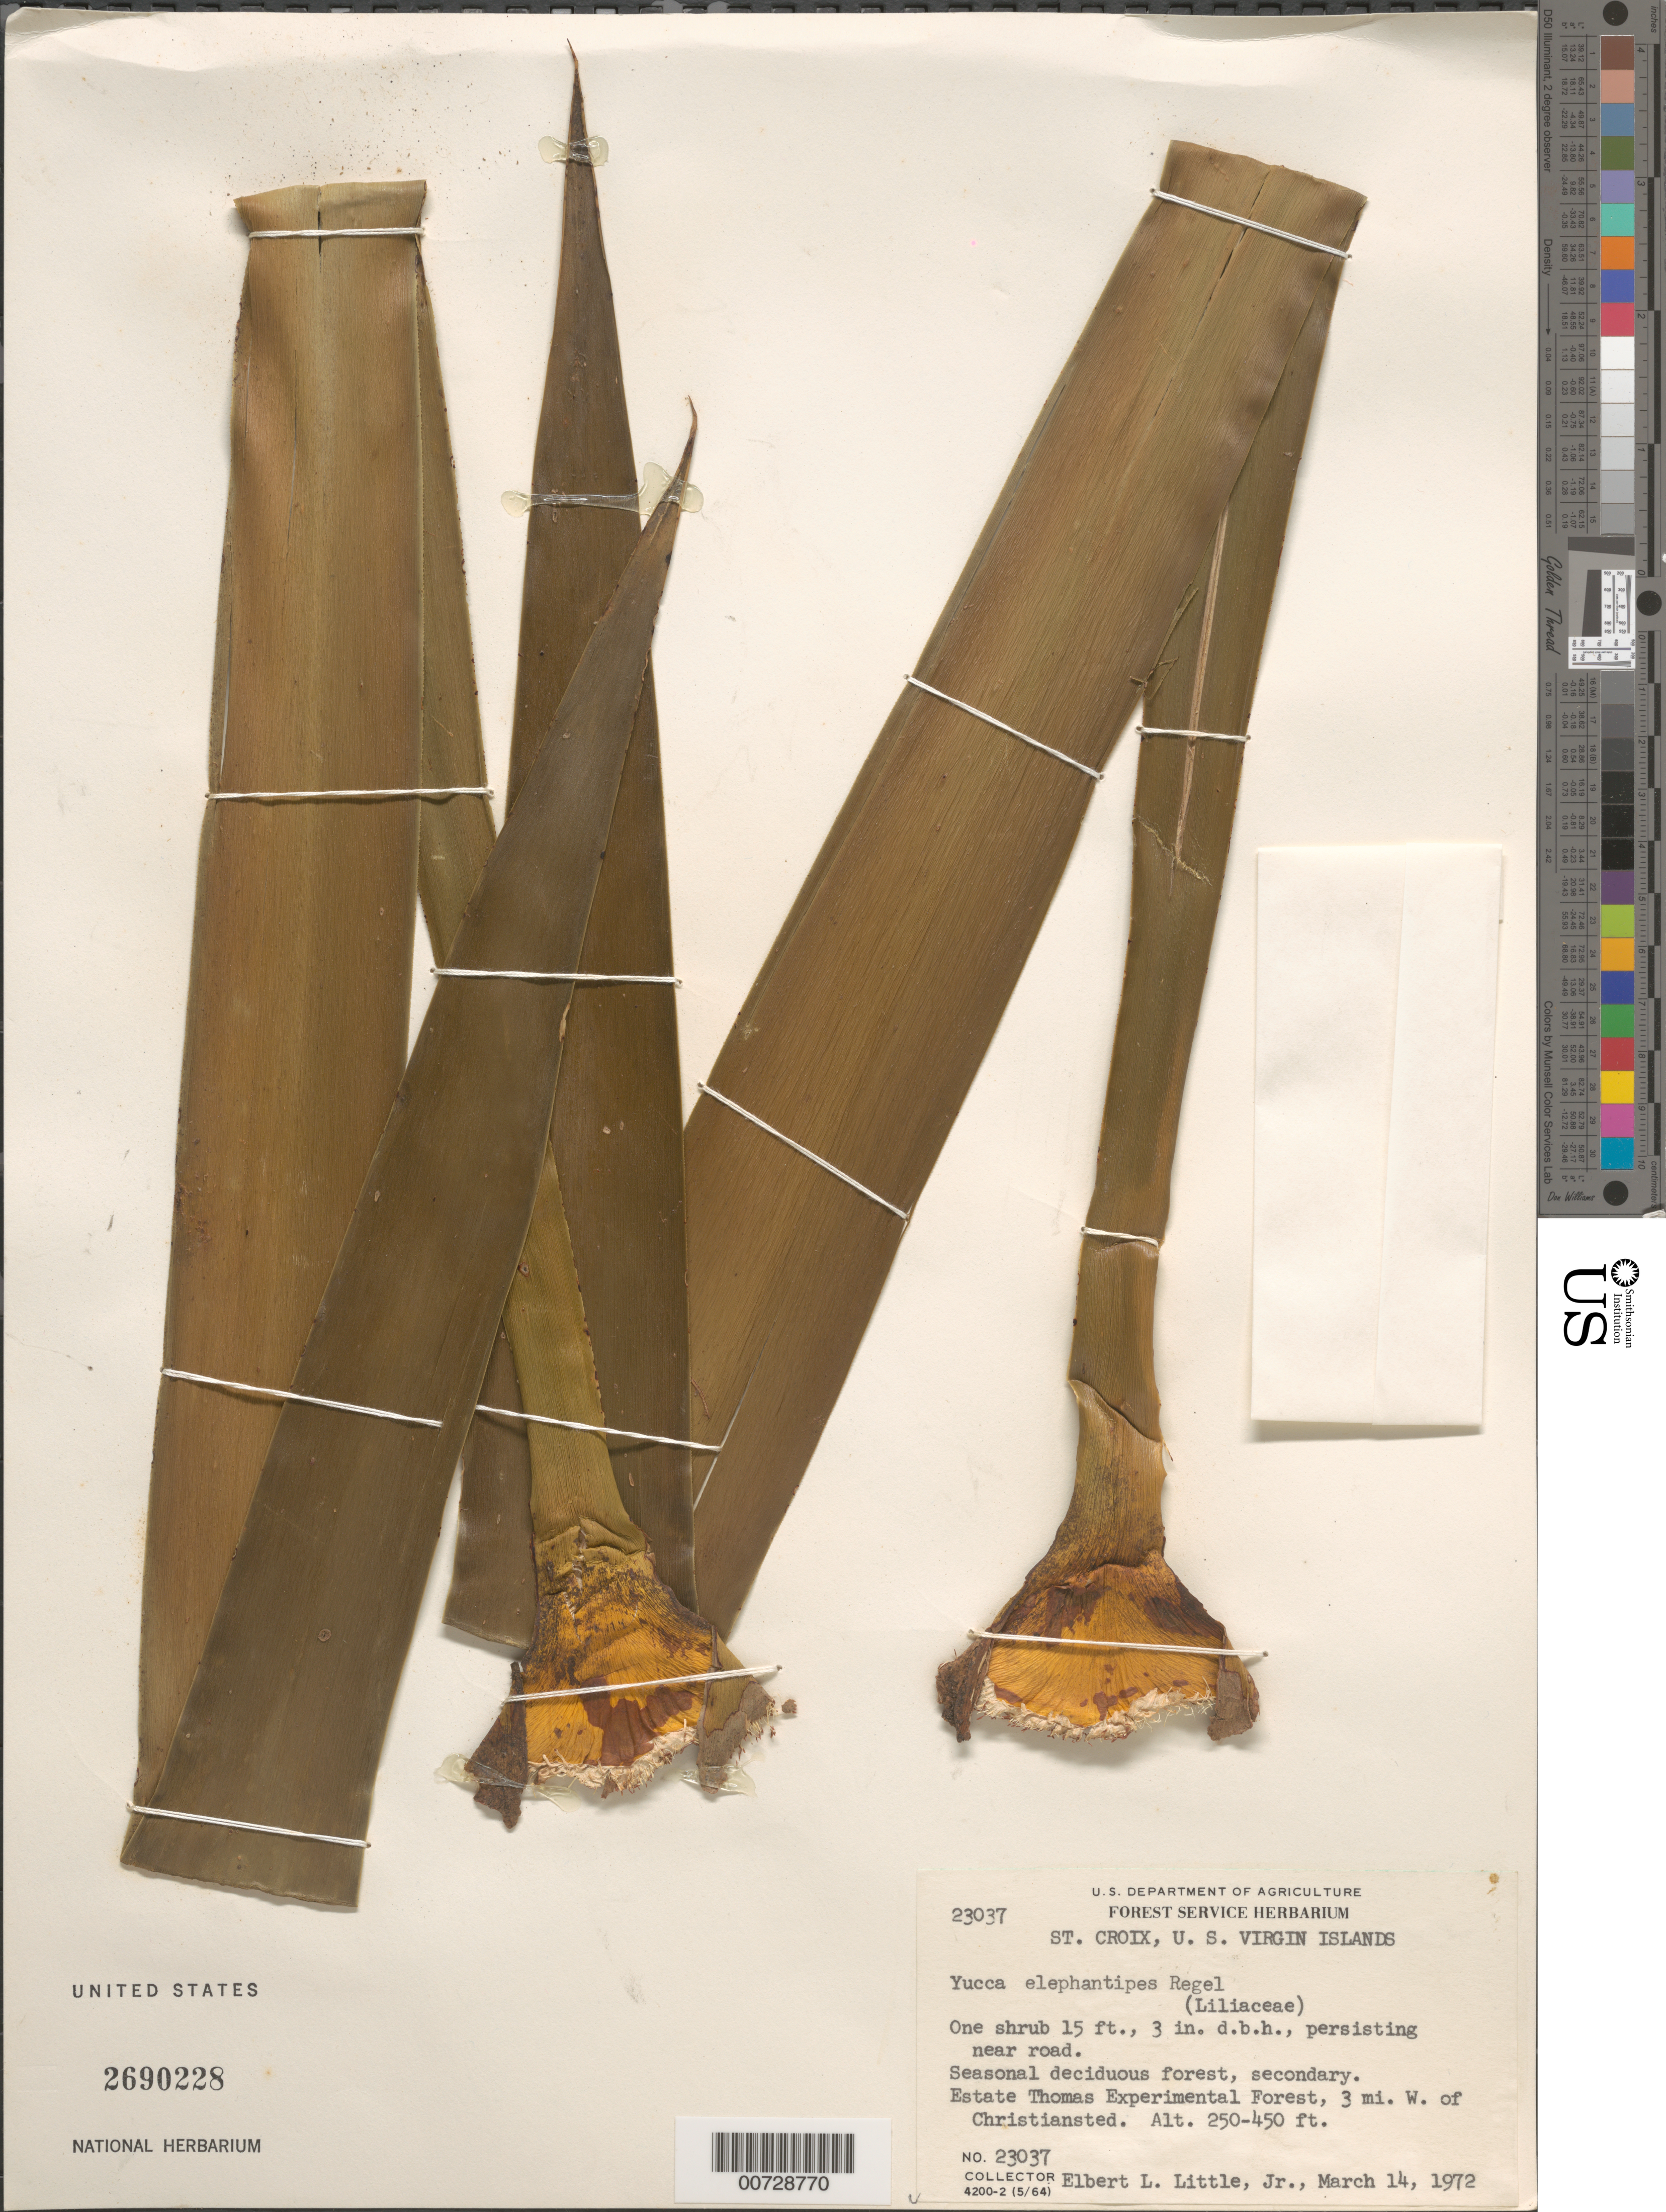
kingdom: Plantae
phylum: Tracheophyta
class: Liliopsida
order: Asparagales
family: Asparagaceae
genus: Yucca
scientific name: Yucca gigantea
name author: Lam.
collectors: E. L. Little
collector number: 23037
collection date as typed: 14 Mar 1972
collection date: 1972-03-14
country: U.S. Virgin Islands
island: St. Croix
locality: Estate Thomas Exp. Forest, 3 mi W of Christiansted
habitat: Seasonal deciduous forest, secondary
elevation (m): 76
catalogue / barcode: US 2690228